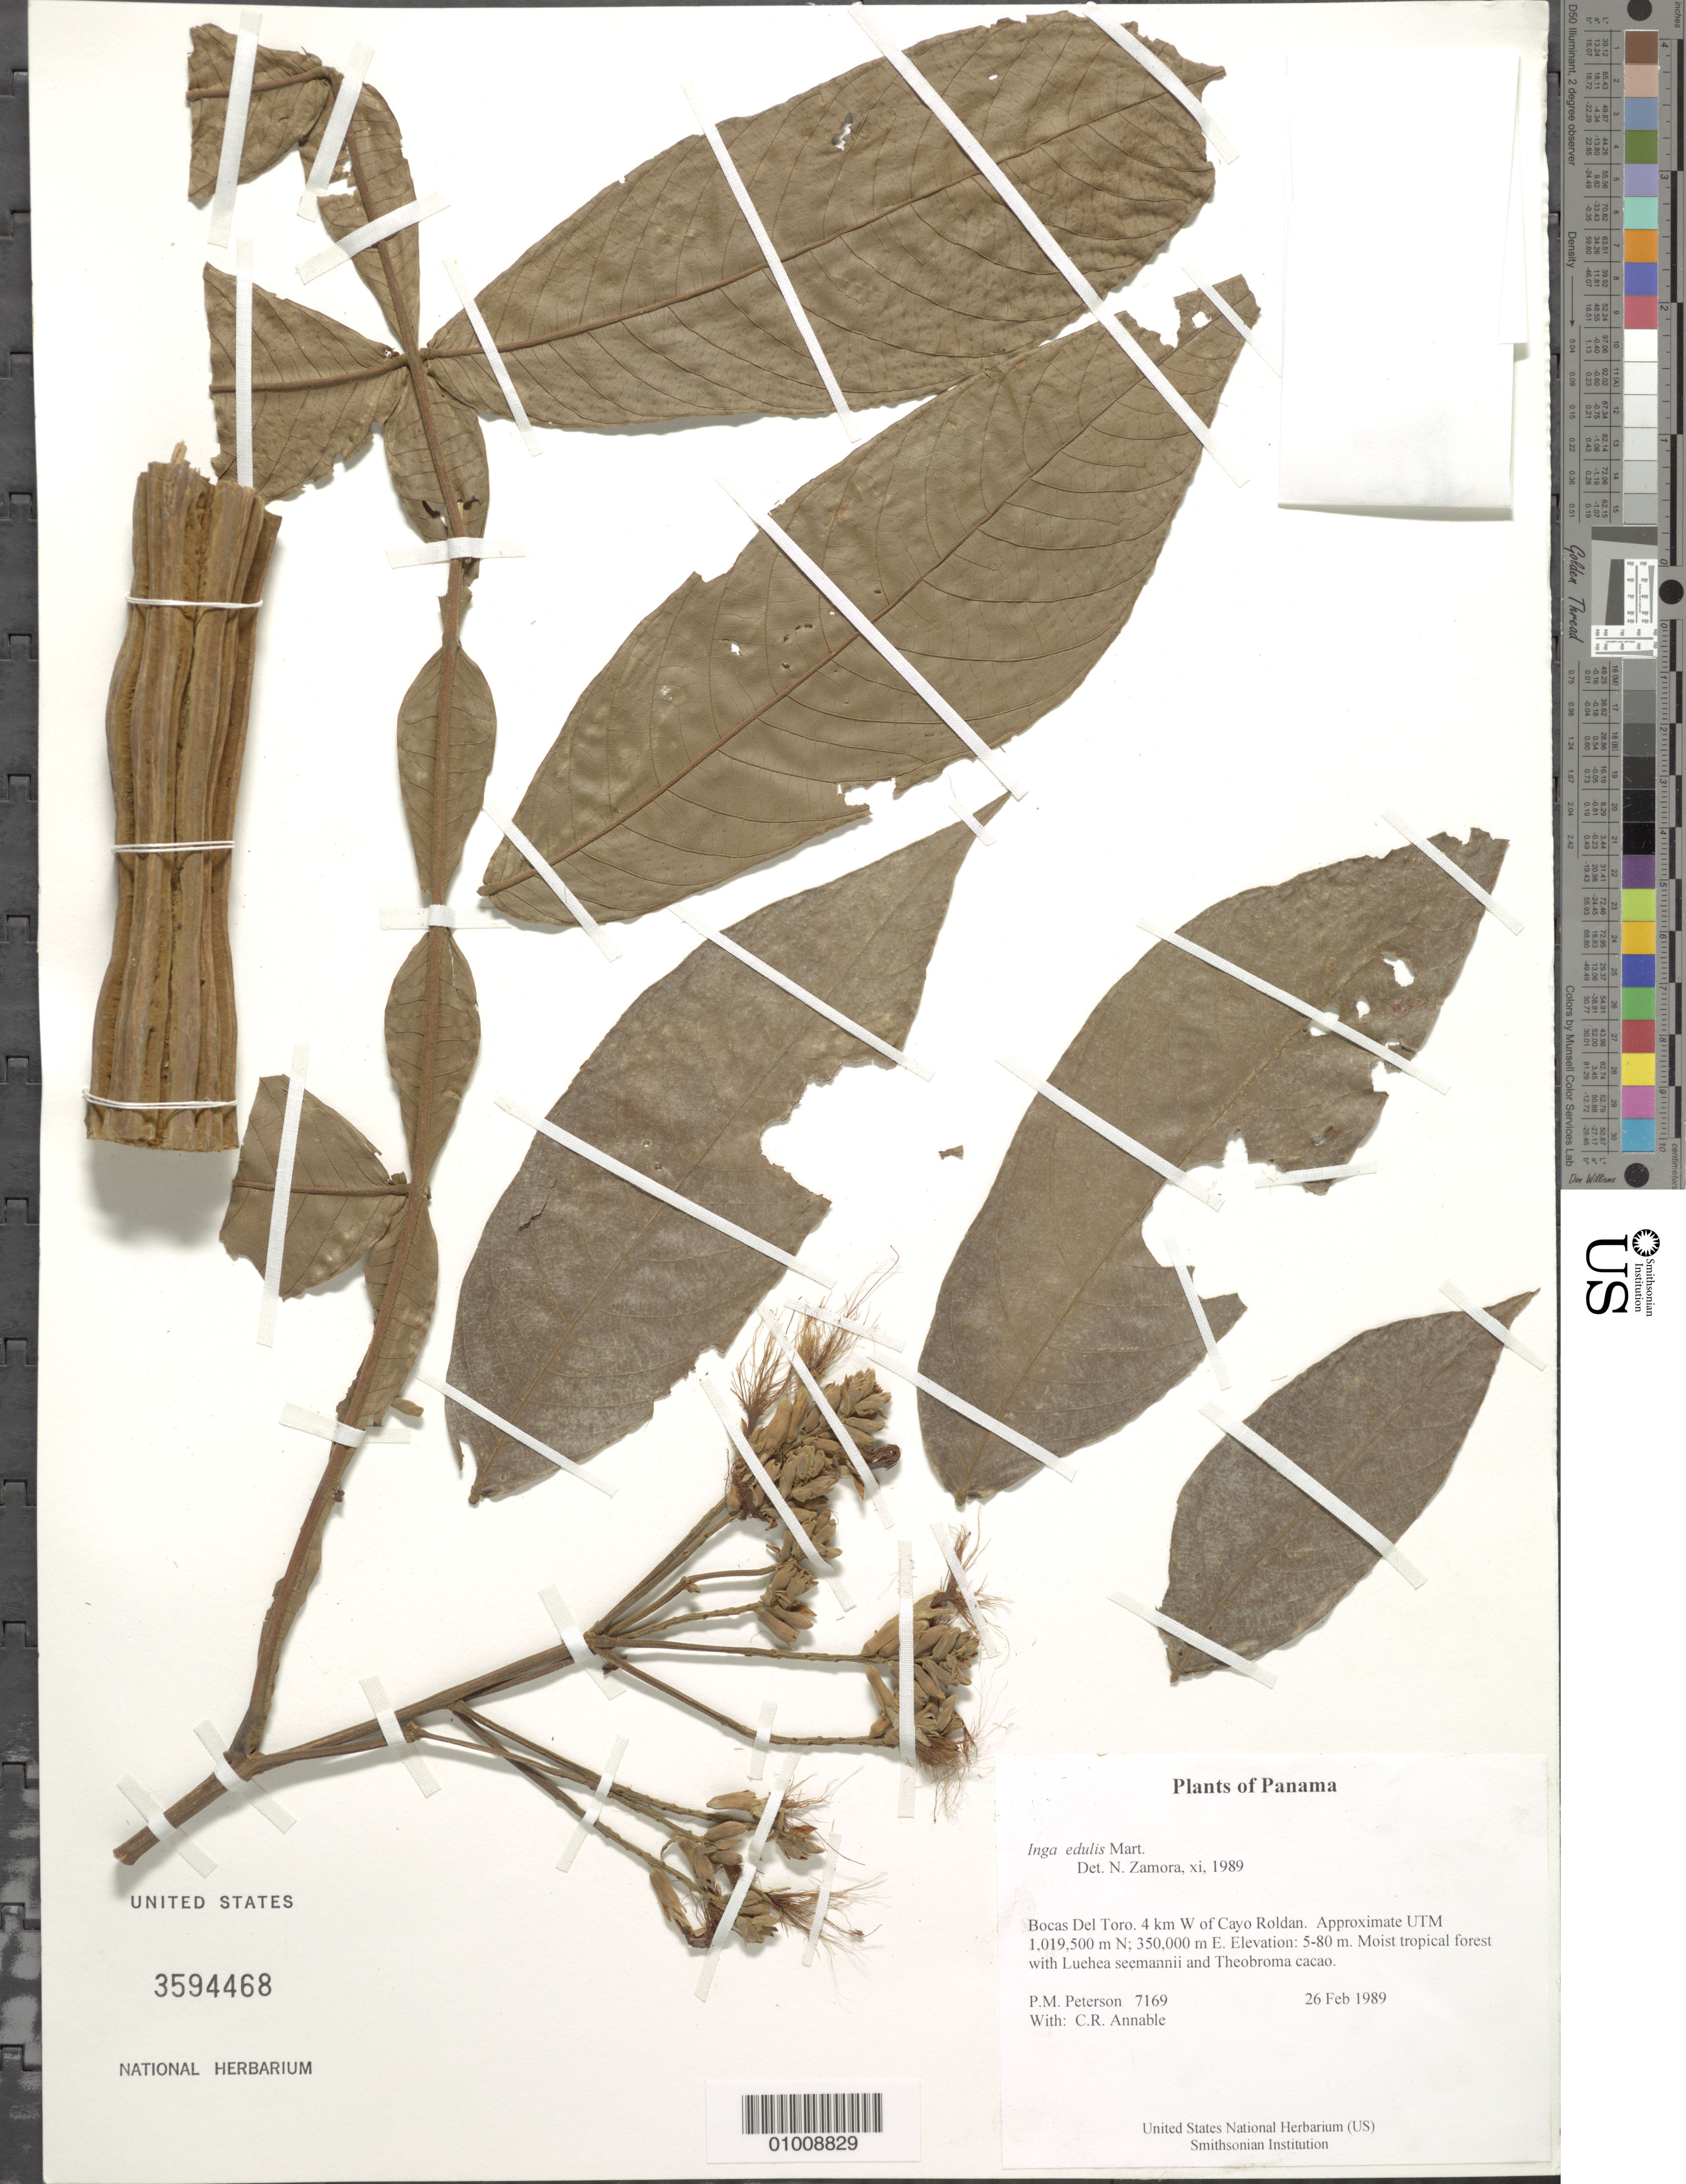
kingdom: Plantae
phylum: Tracheophyta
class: Magnoliopsida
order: Fabales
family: Fabaceae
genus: Inga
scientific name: Inga edulis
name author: Mart.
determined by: Zamora, N.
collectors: P. M. Peterson & C. R. Annable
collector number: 07169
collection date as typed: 26 Feb 1989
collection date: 1989-02-26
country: Panama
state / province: Bocas del Toro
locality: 4 km W of Cayo Roldan. Approximate UTM 1,019,500 m N; 350,000 m E.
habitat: Moist tropical forest with Luehea seemannii and Theobroma cacao.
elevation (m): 5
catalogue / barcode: US 3594468